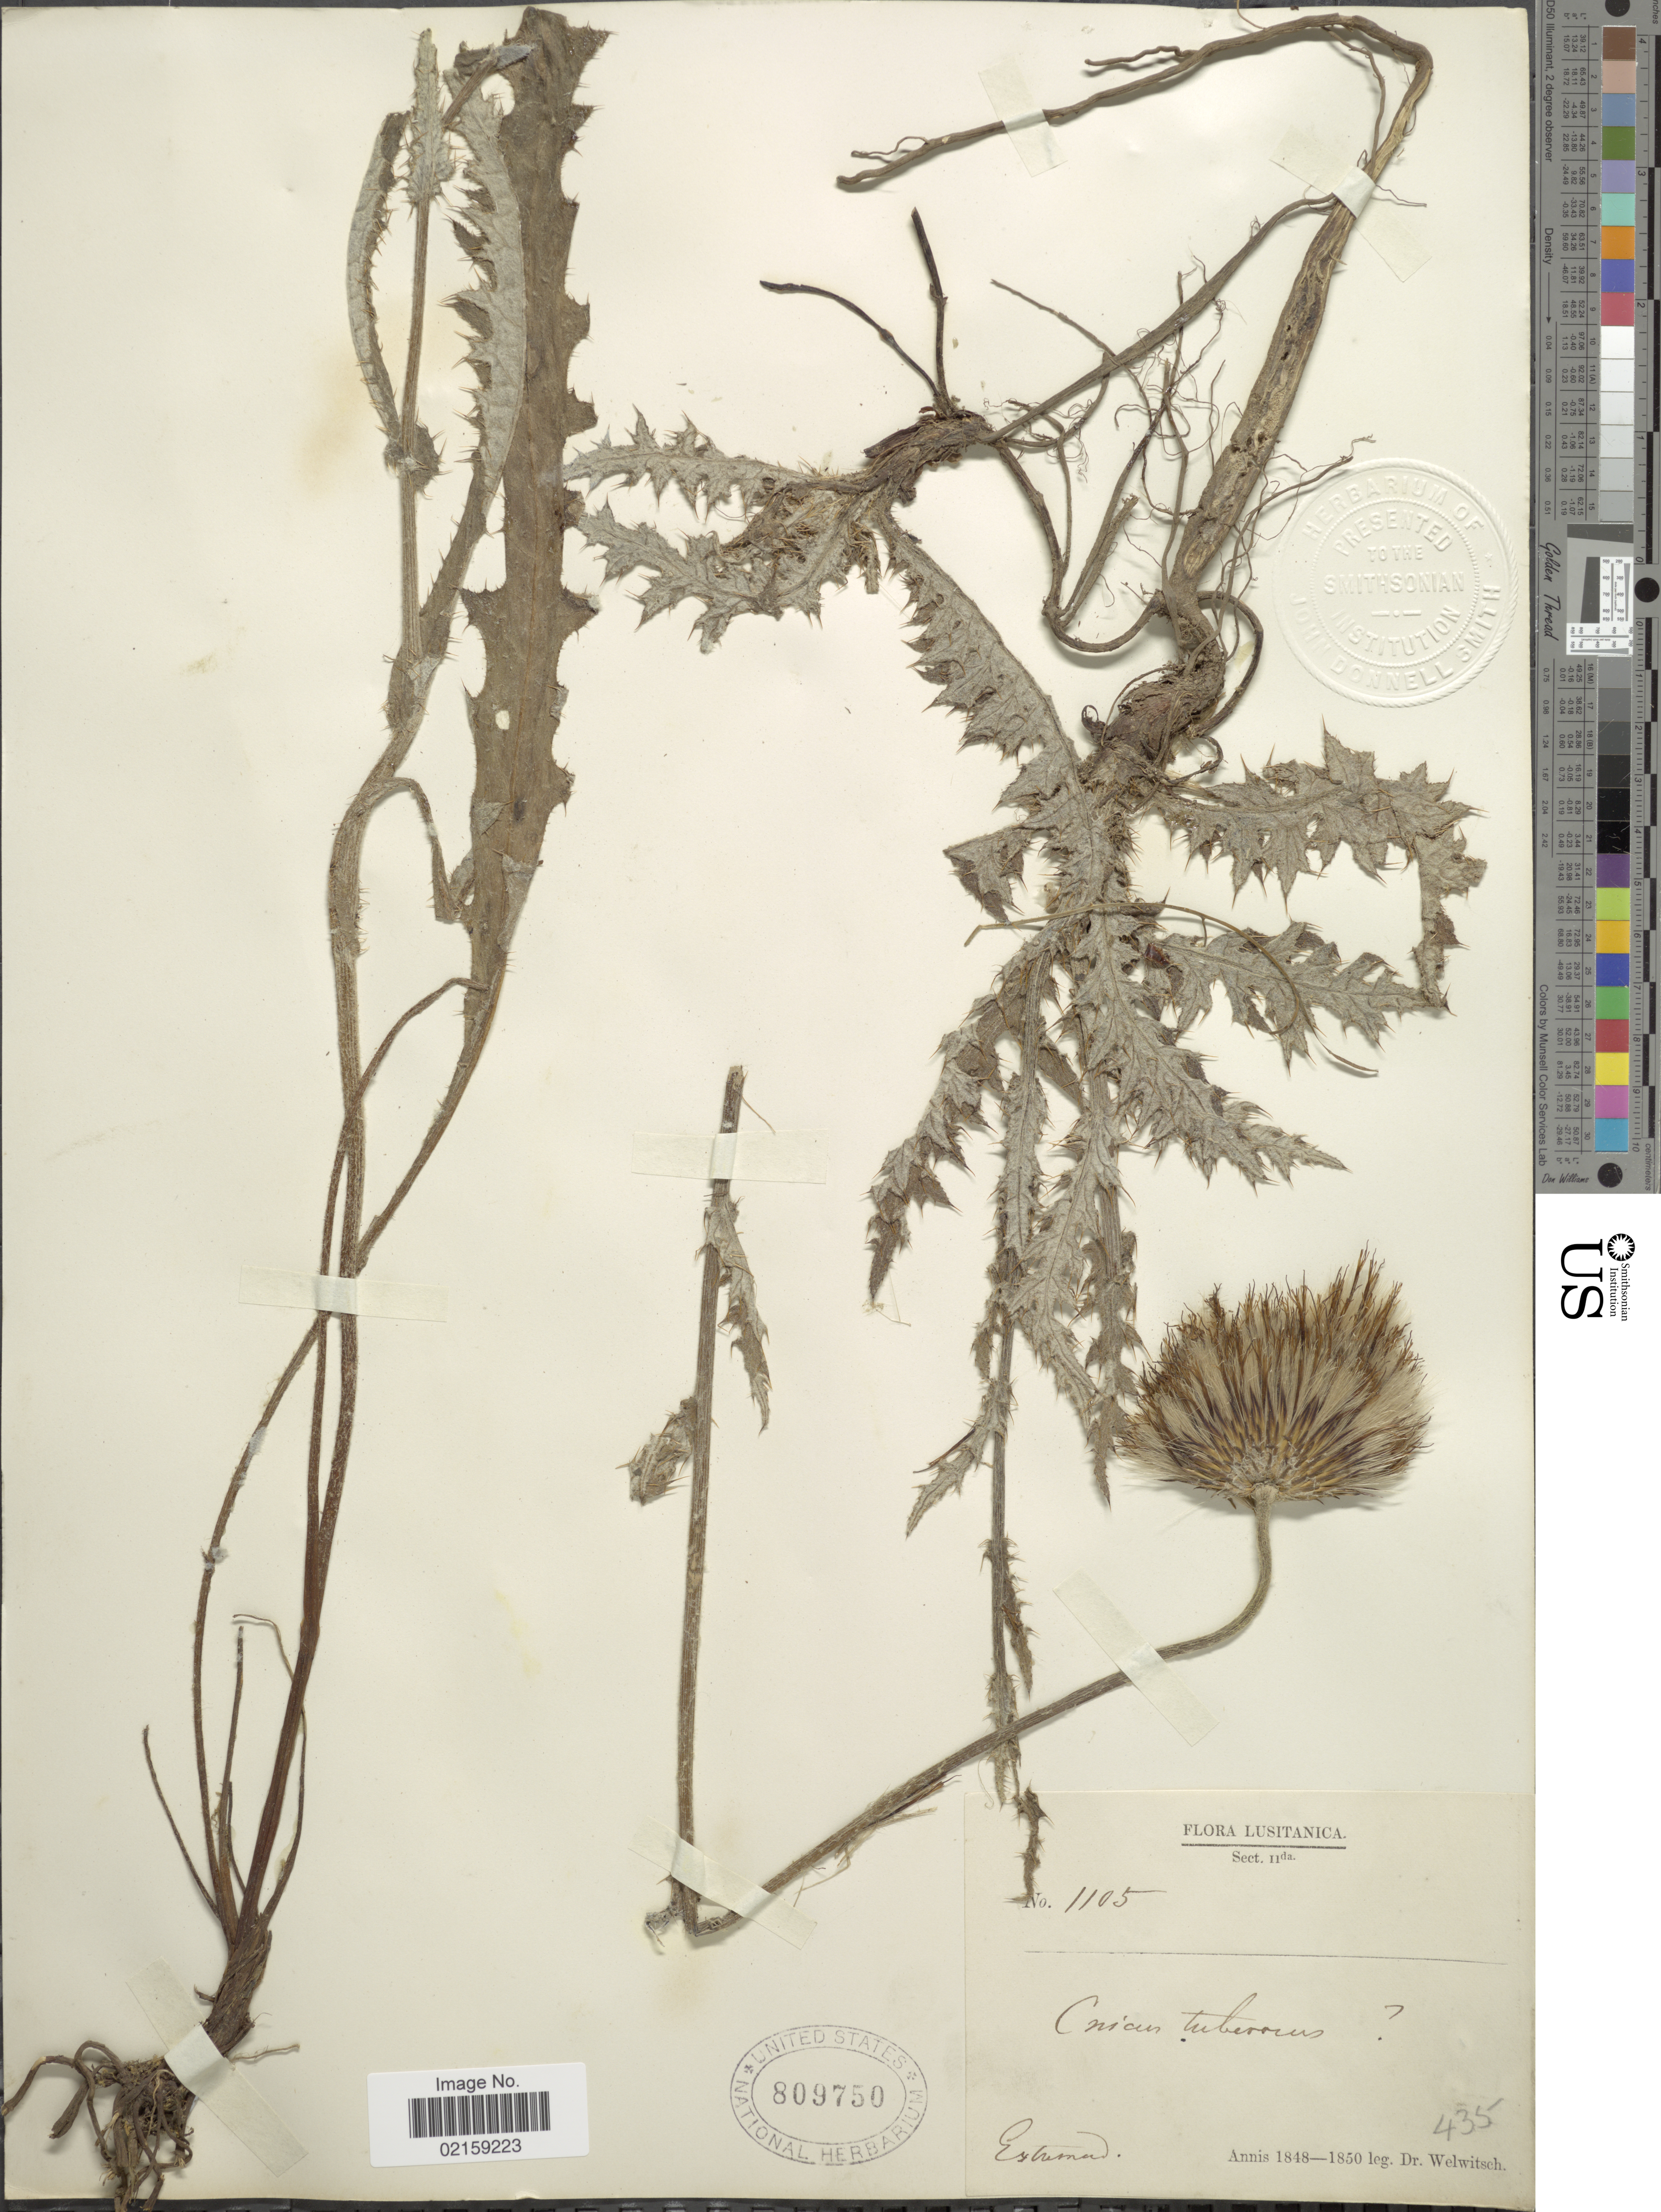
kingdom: Plantae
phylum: Tracheophyta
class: Magnoliopsida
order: Asterales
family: Asteraceae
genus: Cirsium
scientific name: Cirsium tuberosum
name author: (L.) All.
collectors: -. Welwitsch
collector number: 1105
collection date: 1848/1850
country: Portugal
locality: Estremen [interpreted]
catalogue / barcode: US 809750